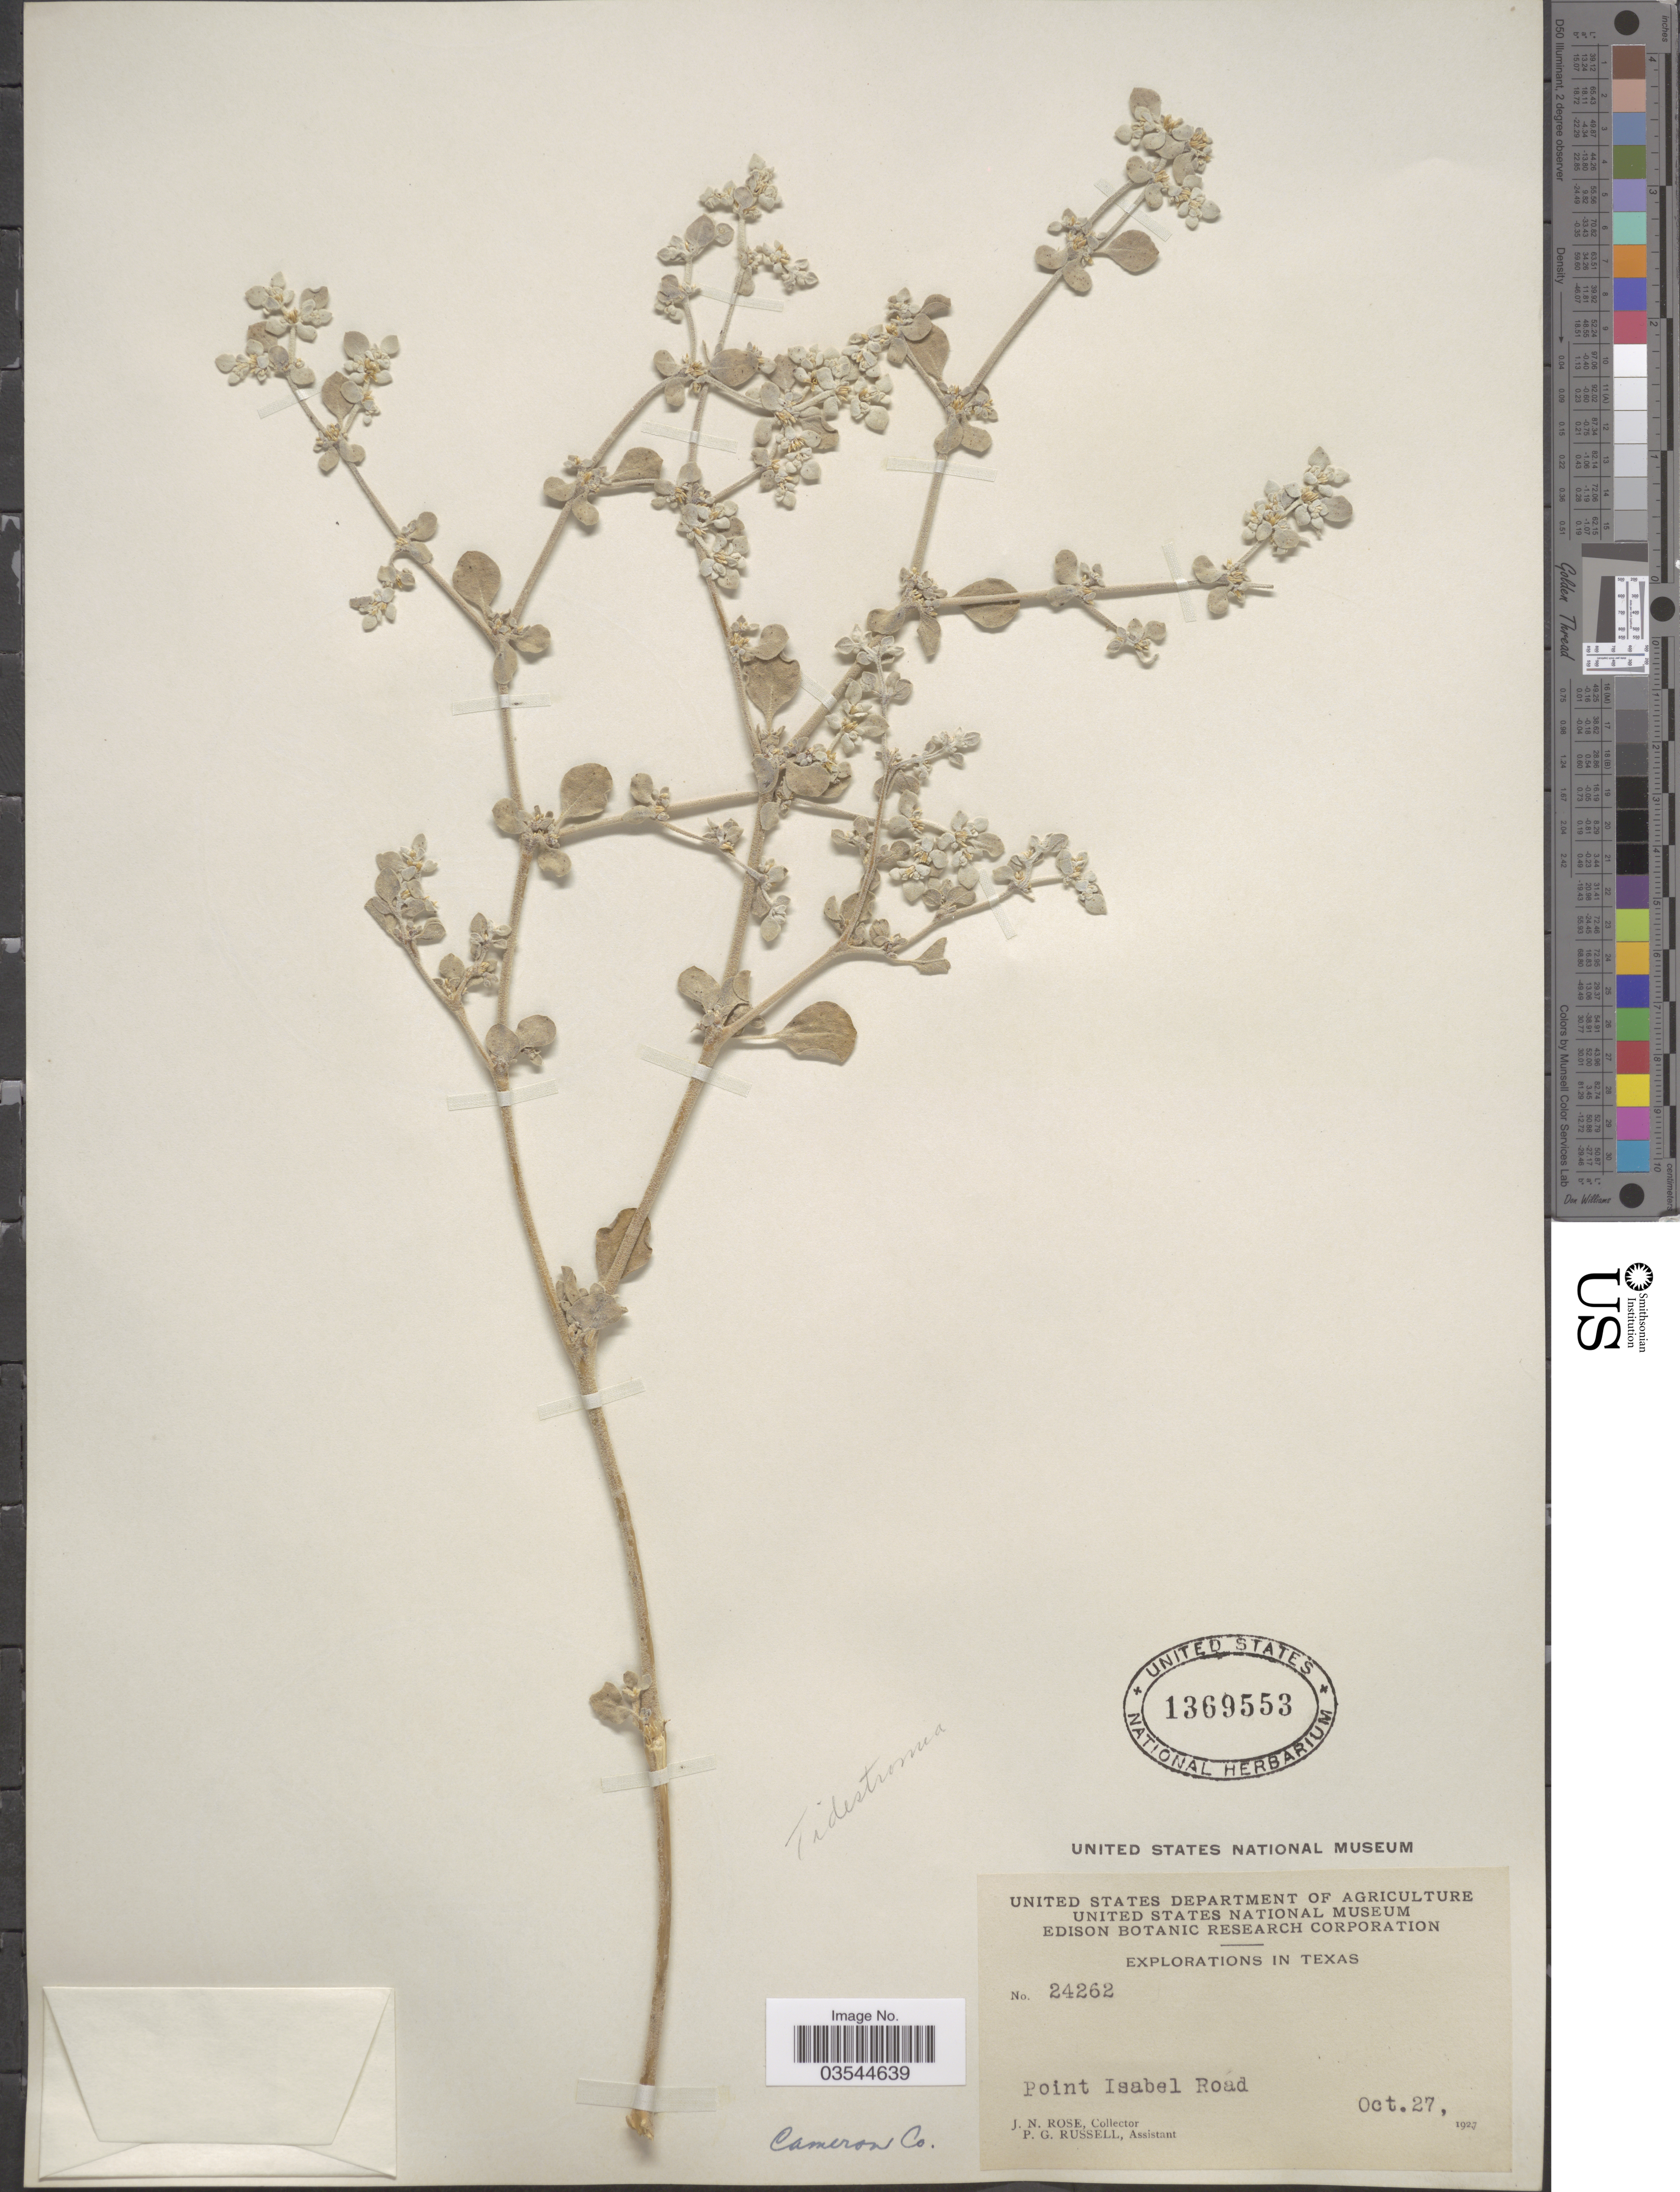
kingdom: Plantae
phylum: Tracheophyta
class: Magnoliopsida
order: Caryophyllales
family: Amaranthaceae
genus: Tidestromia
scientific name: Tidestromia lanuginosa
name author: (Nutt.) Standl.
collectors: J. N. Rose & P. G. Russell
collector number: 24262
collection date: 1927-10-27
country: United States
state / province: Texas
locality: Point Isabel Road. Cameron Co.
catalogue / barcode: US 1369553